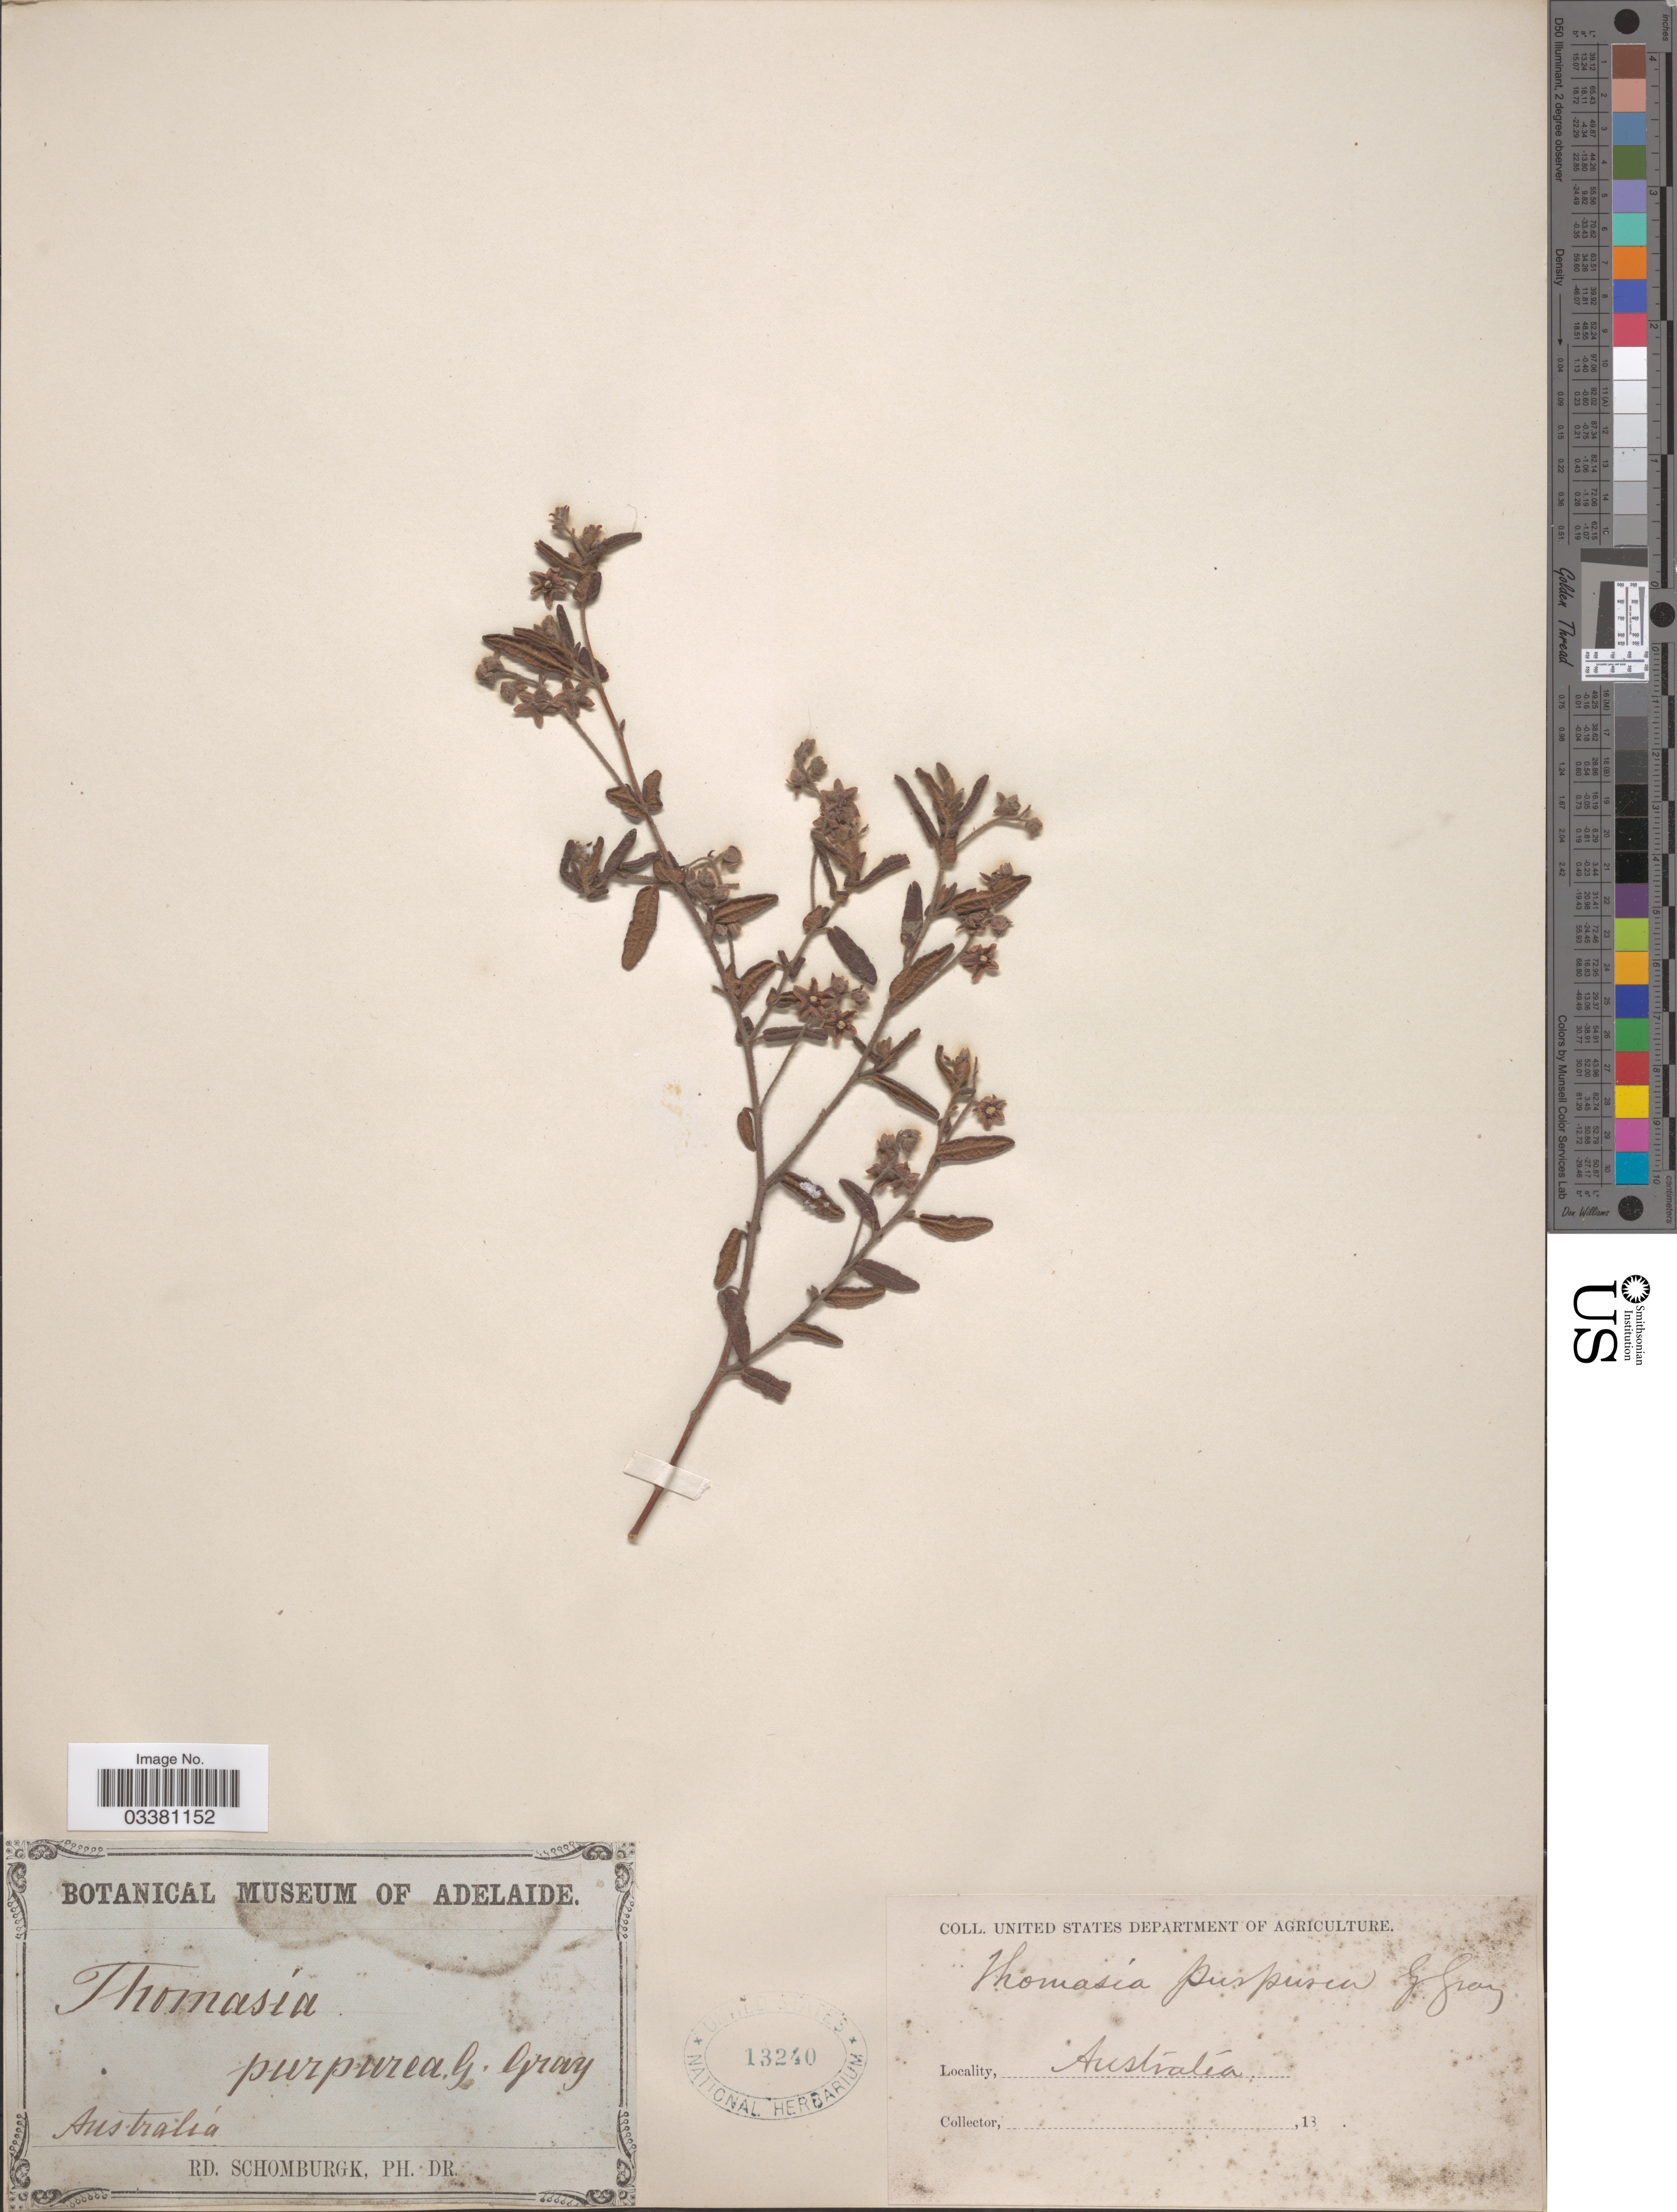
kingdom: Plantae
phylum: Tracheophyta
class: Magnoliopsida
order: Malvales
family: Malvaceae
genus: Thomasia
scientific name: Thomasia purpurea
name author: (W.T. Aiton) J. Gay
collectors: M. R. Schomburgk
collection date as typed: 18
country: Australia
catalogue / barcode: US 13240